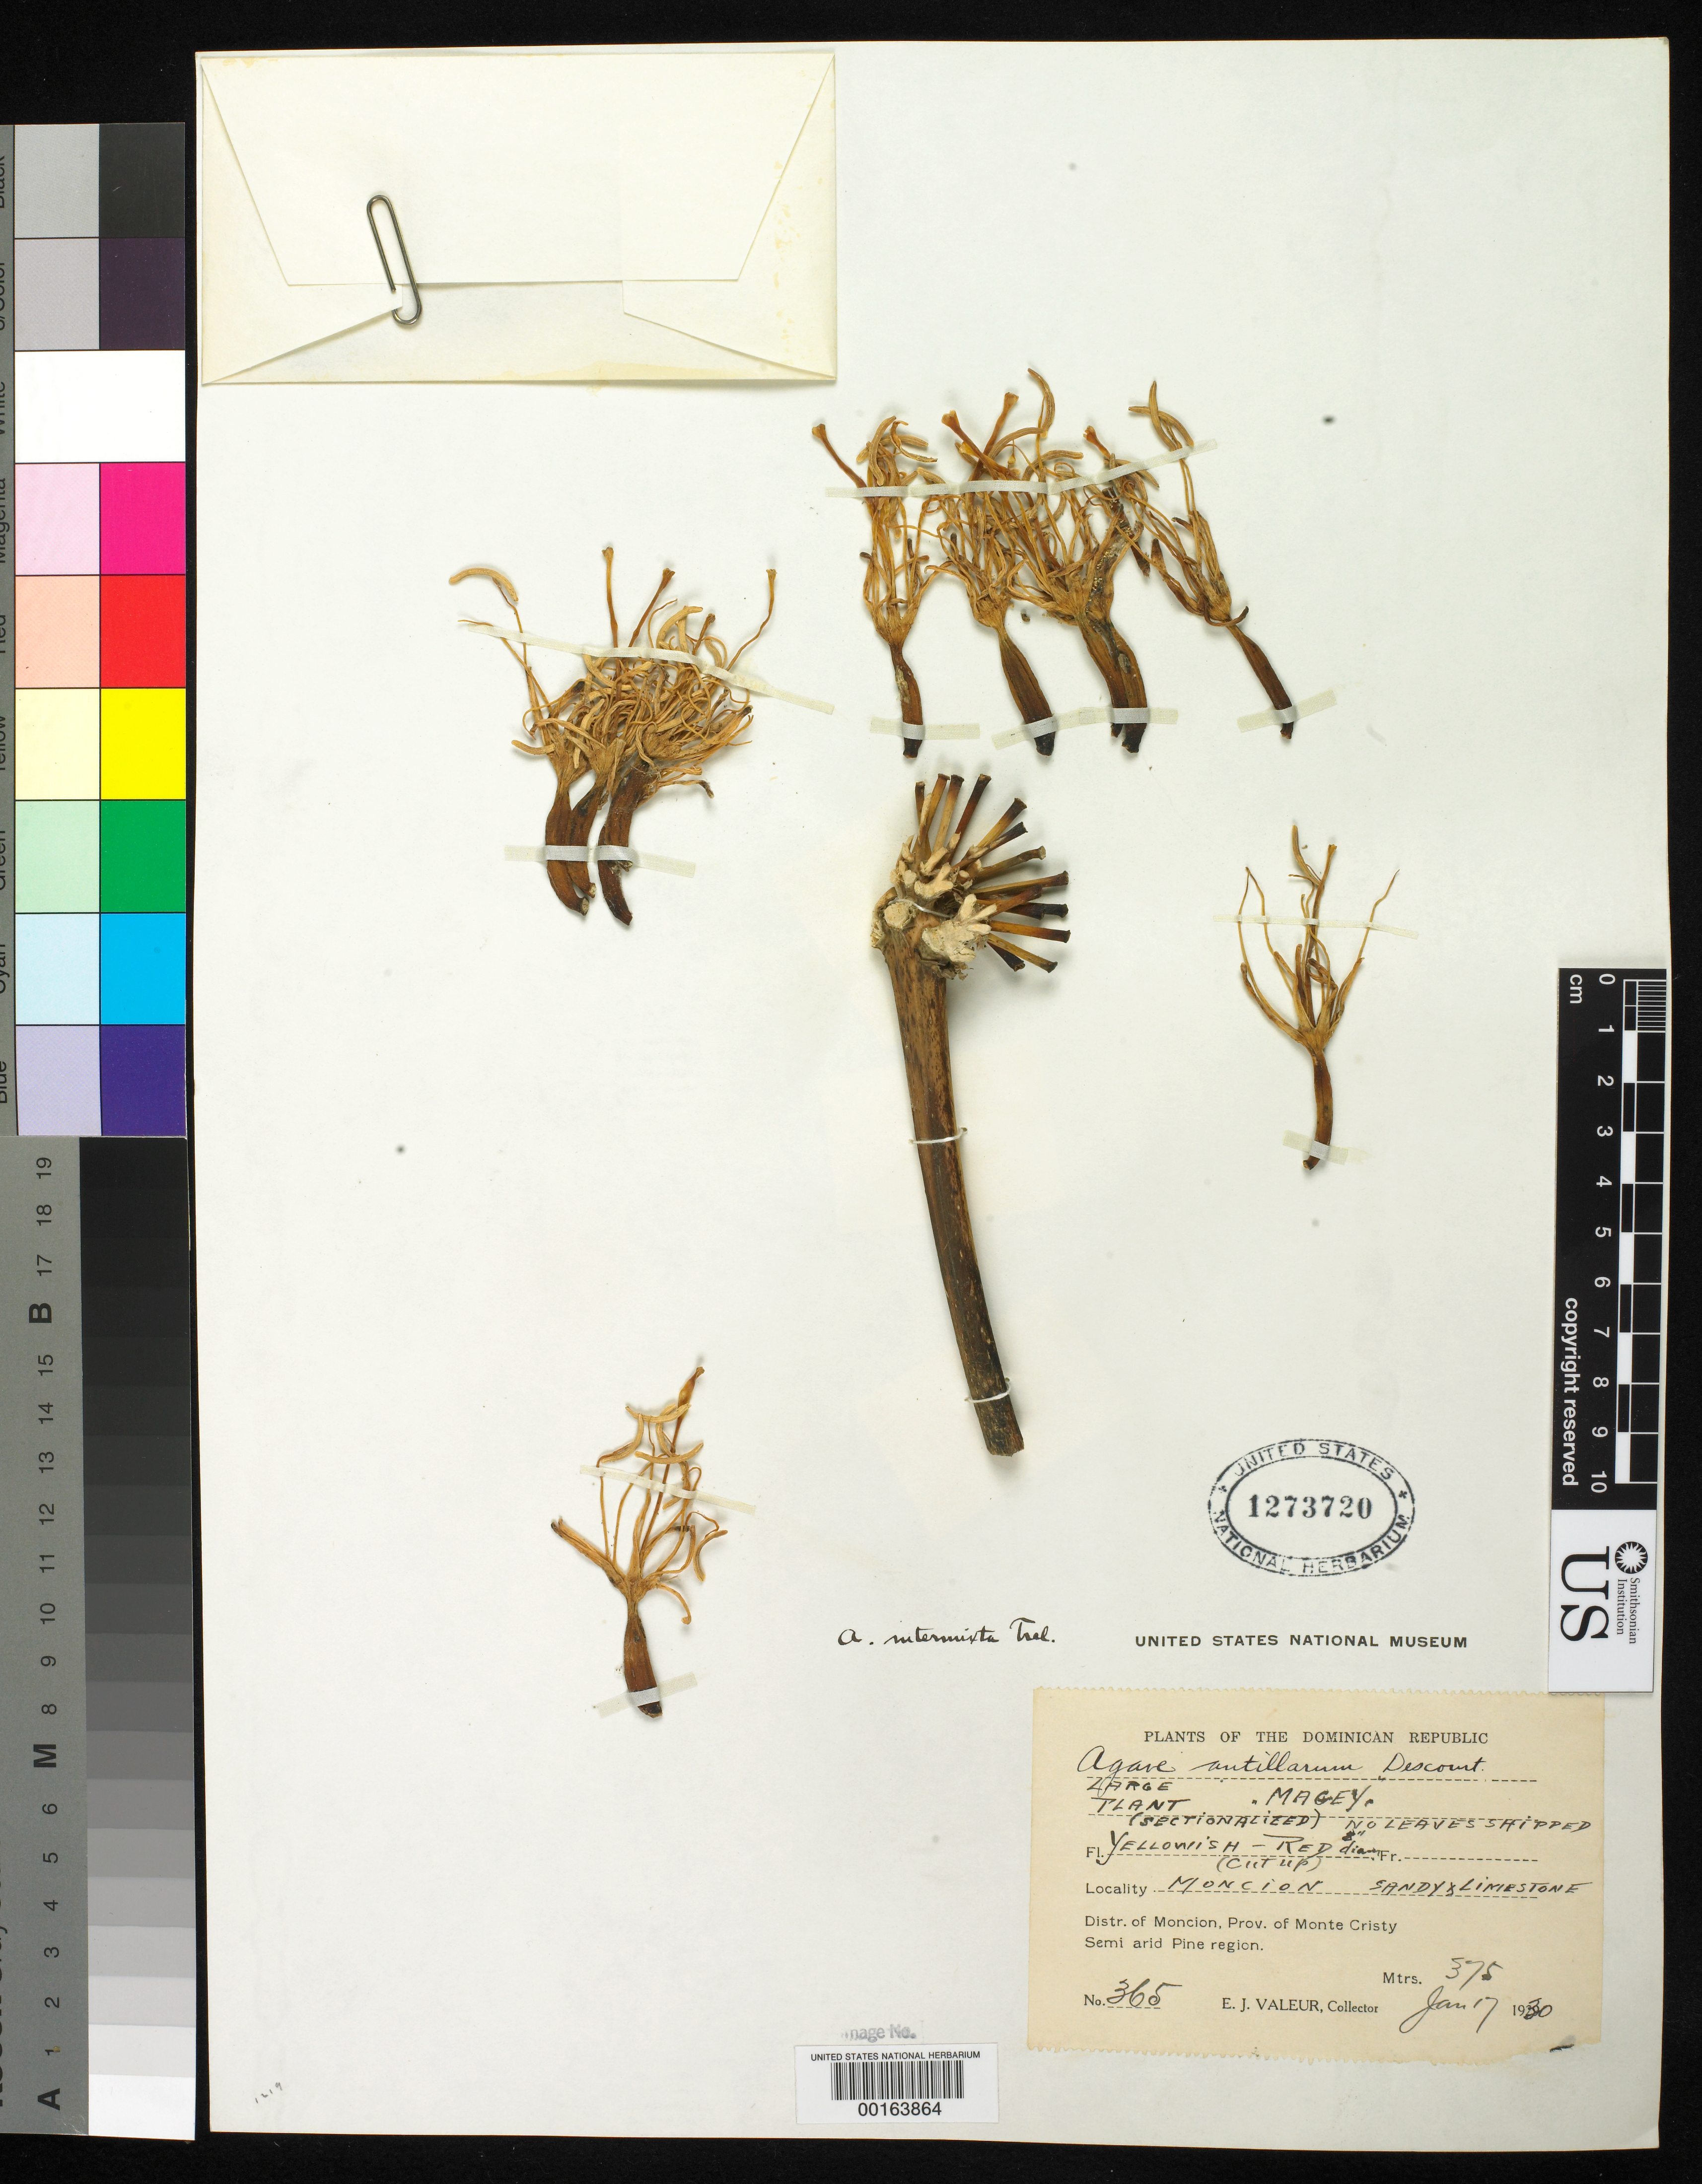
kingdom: Plantae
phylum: Tracheophyta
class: Liliopsida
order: Asparagales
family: Asparagaceae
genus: Agave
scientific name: Agave intermixta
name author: Trel.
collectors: E. Valeur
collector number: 365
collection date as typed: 17 Jan 1930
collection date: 1930-01-17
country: Dominican Republic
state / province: Monte Cristi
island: Hispaniola Island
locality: Moncion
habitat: Sandy & limestone; semi arid pine region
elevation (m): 375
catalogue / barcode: US 1273720